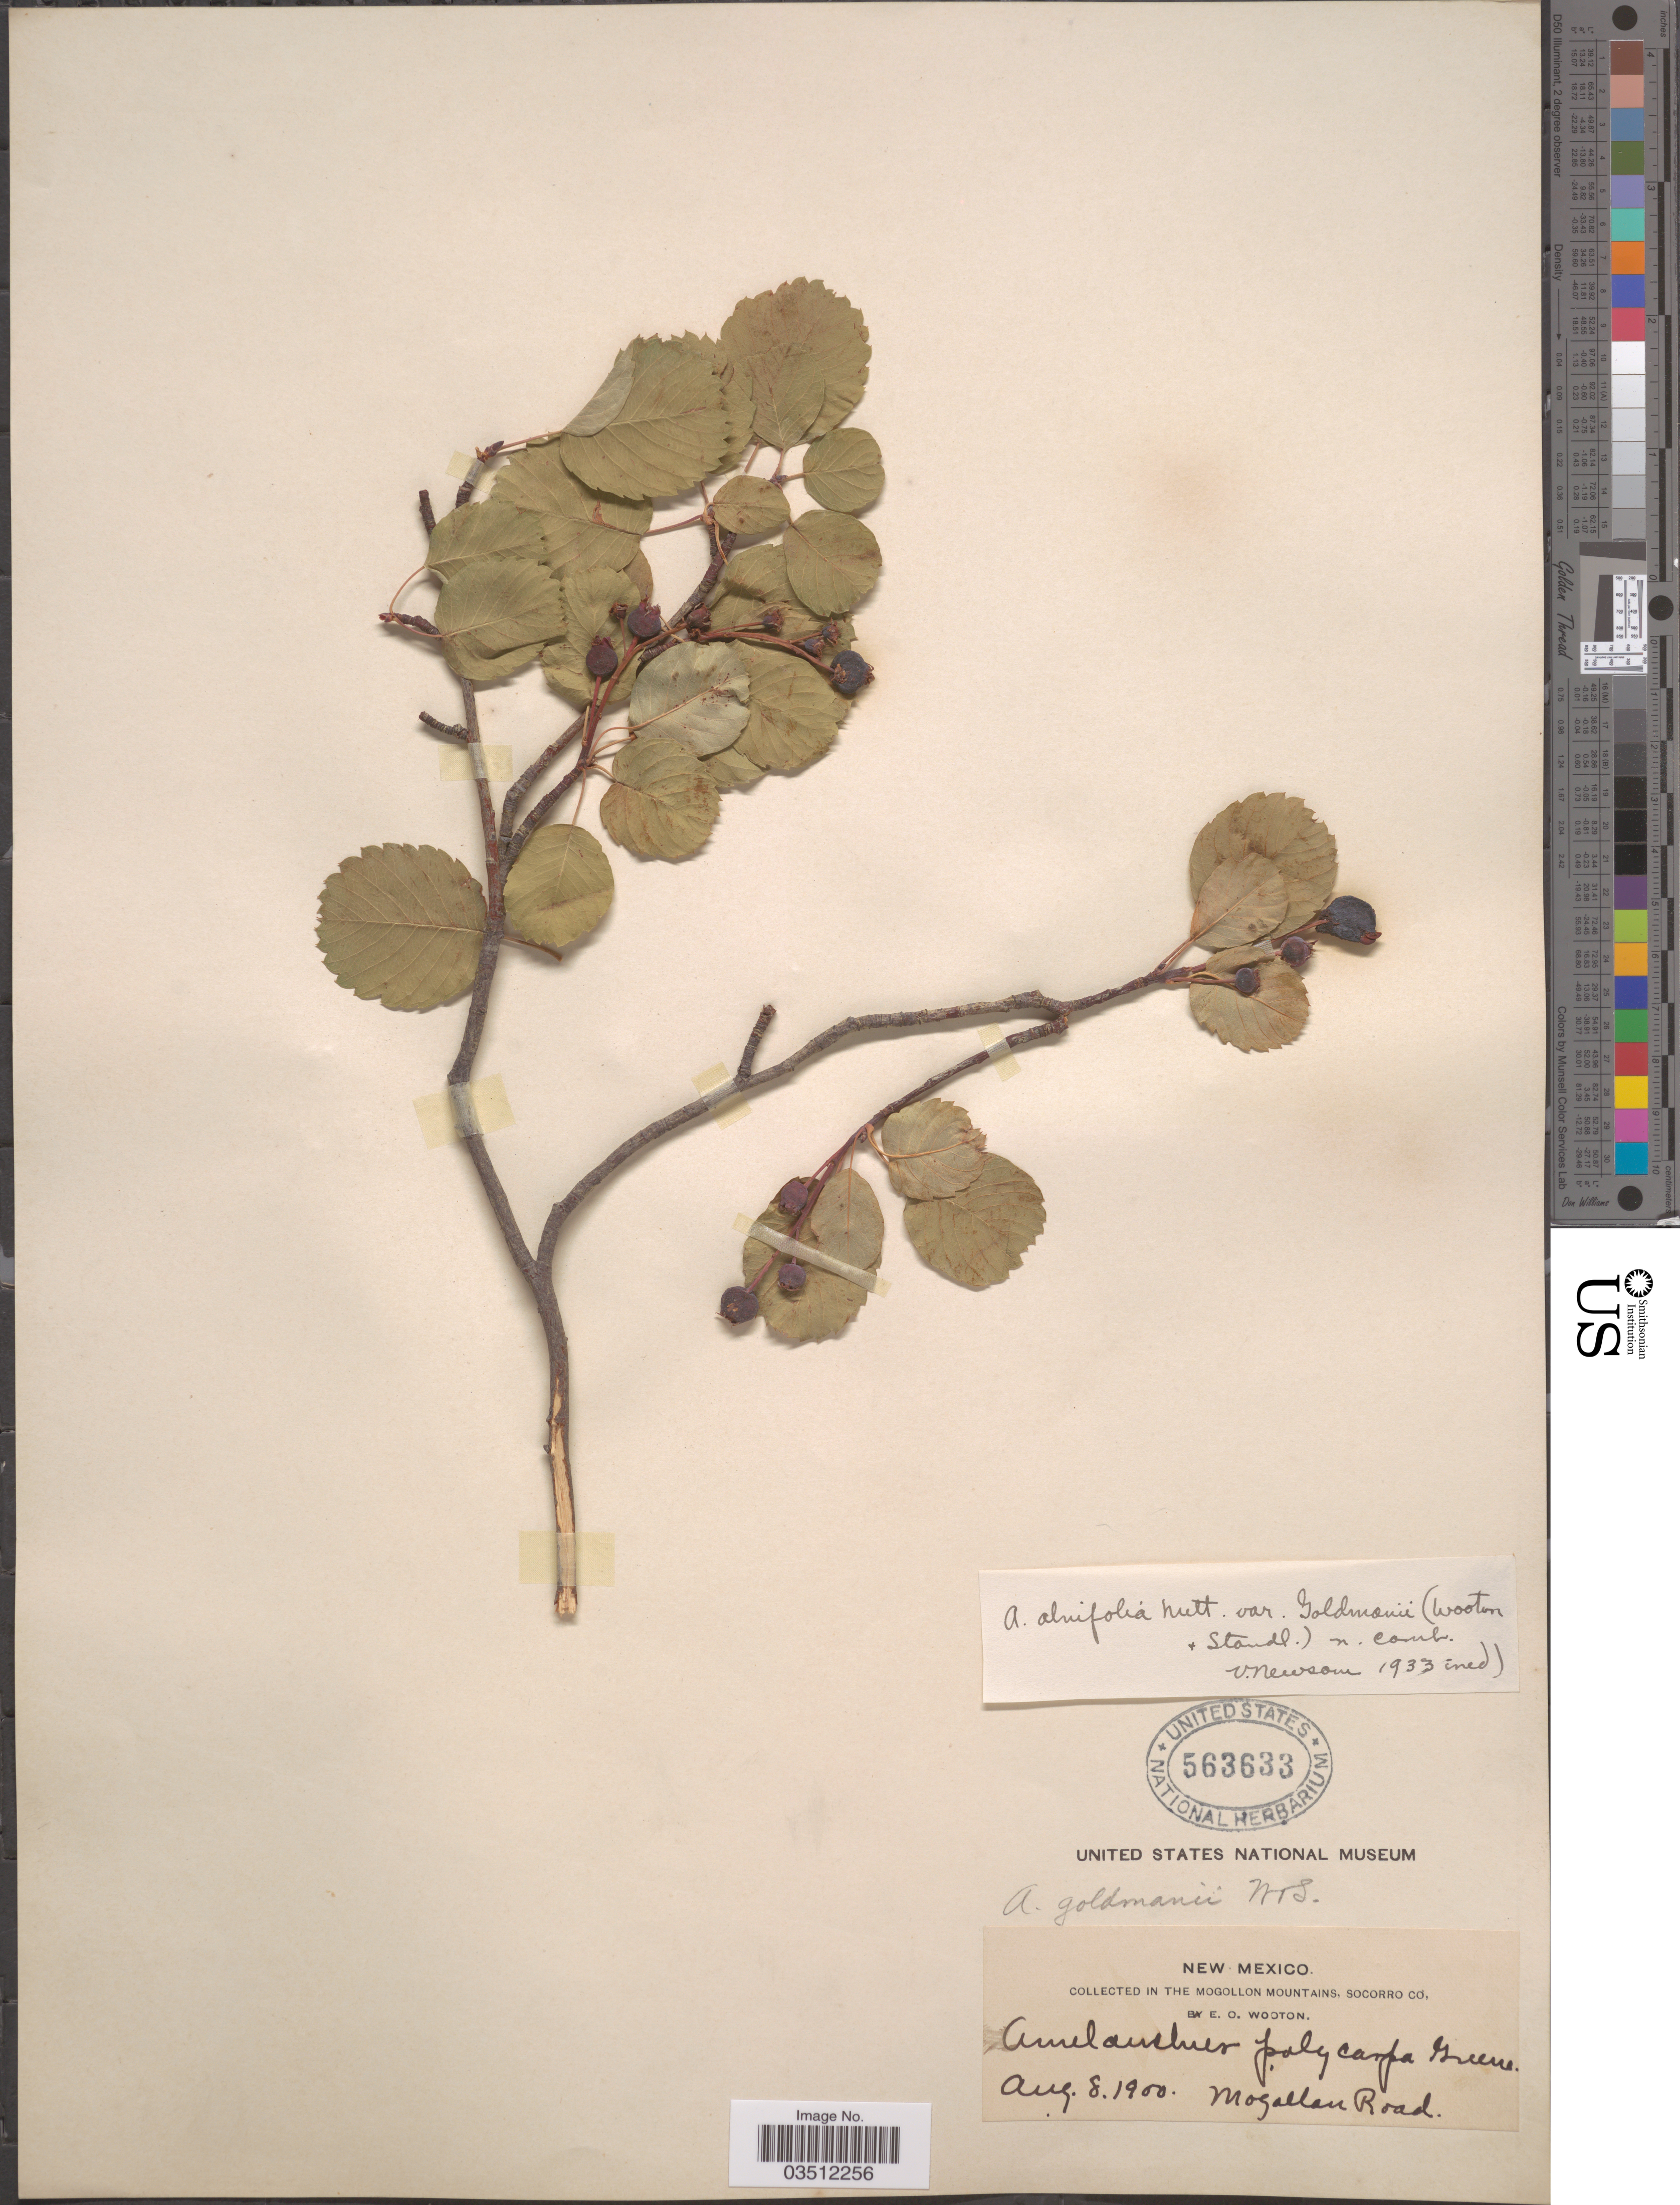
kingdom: Plantae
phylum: Tracheophyta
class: Magnoliopsida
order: Rosales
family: Rosaceae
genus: Amelanchier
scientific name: Amelanchier goldmanii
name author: Wooton & Standl.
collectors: E. O. Wooton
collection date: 1900-08-08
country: United States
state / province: New Mexico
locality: Mogollon Mountains, Socorro Co. Mogollon Road.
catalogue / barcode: US 563633